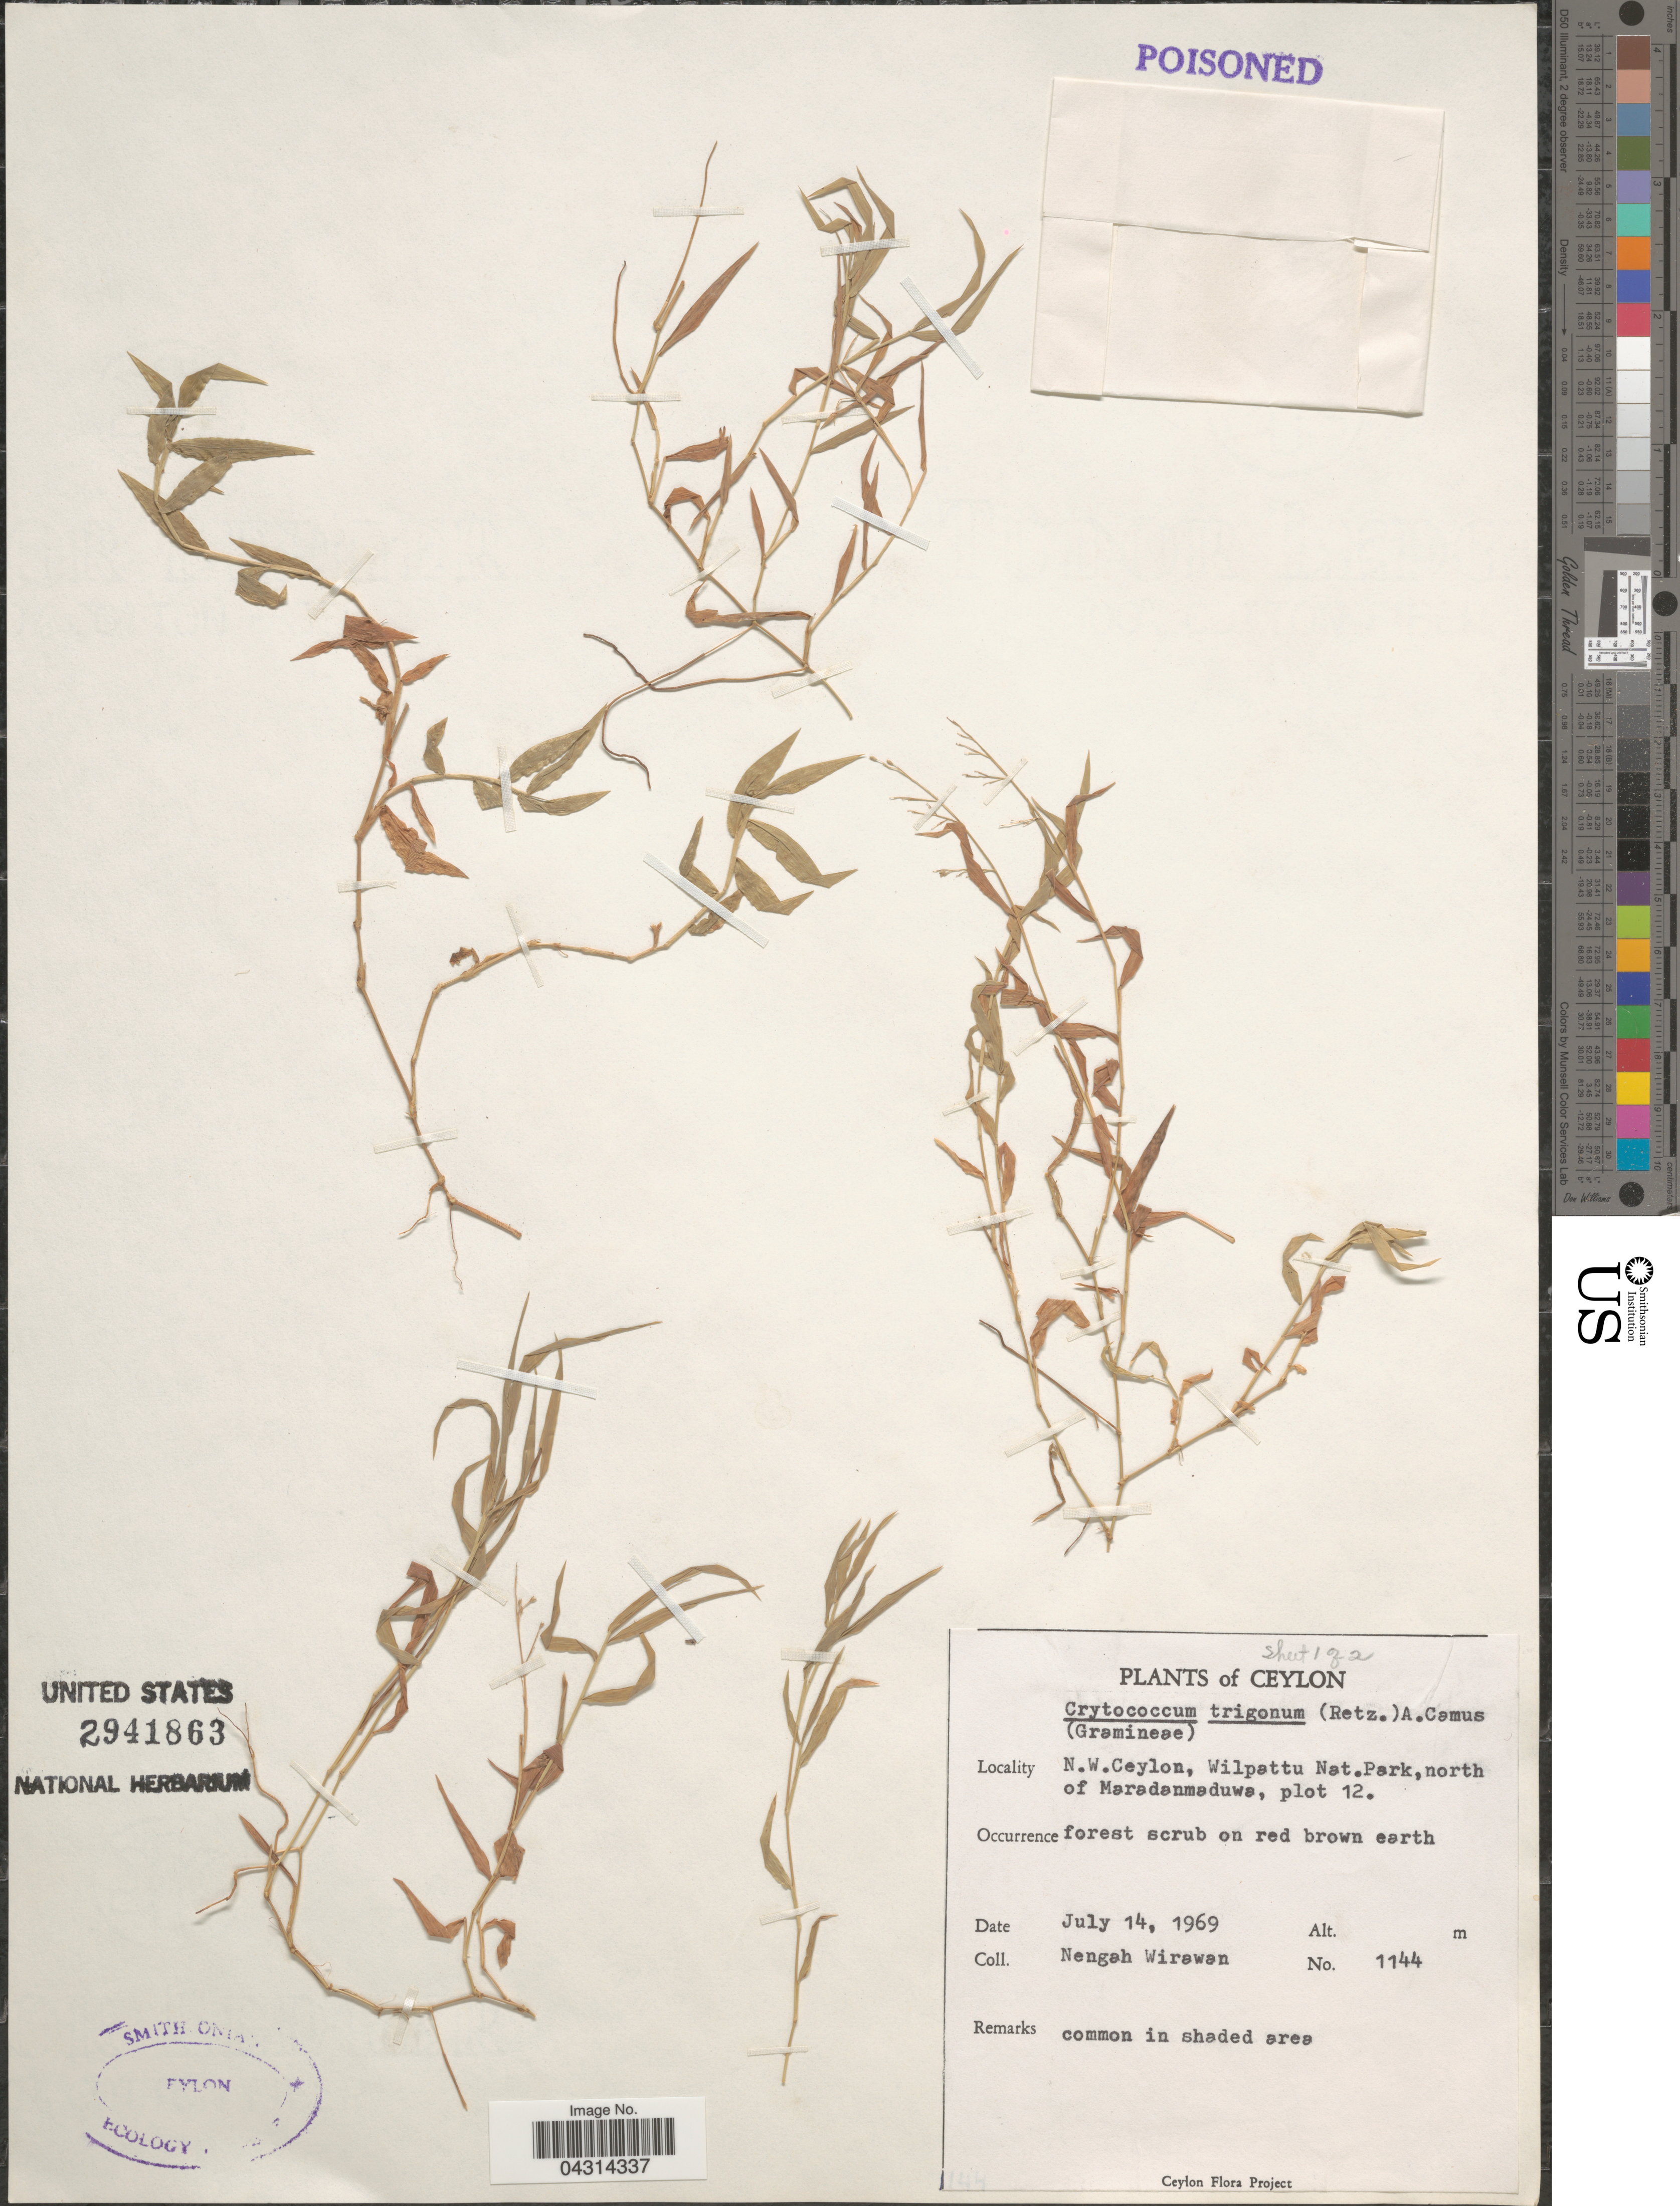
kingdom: Plantae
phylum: Tracheophyta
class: Liliopsida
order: Poales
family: Poaceae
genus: Cyrtococcum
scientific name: Cyrtococcum trigonum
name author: (Retz.) A. Camus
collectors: N. Wirawan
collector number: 1144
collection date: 1969-07-14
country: Sri Lanka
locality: Ceylon. N.W. Ceylon, Wilpattu Nat. Park, north of Maradanmaduwa, plot 12.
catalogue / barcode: US 2941863